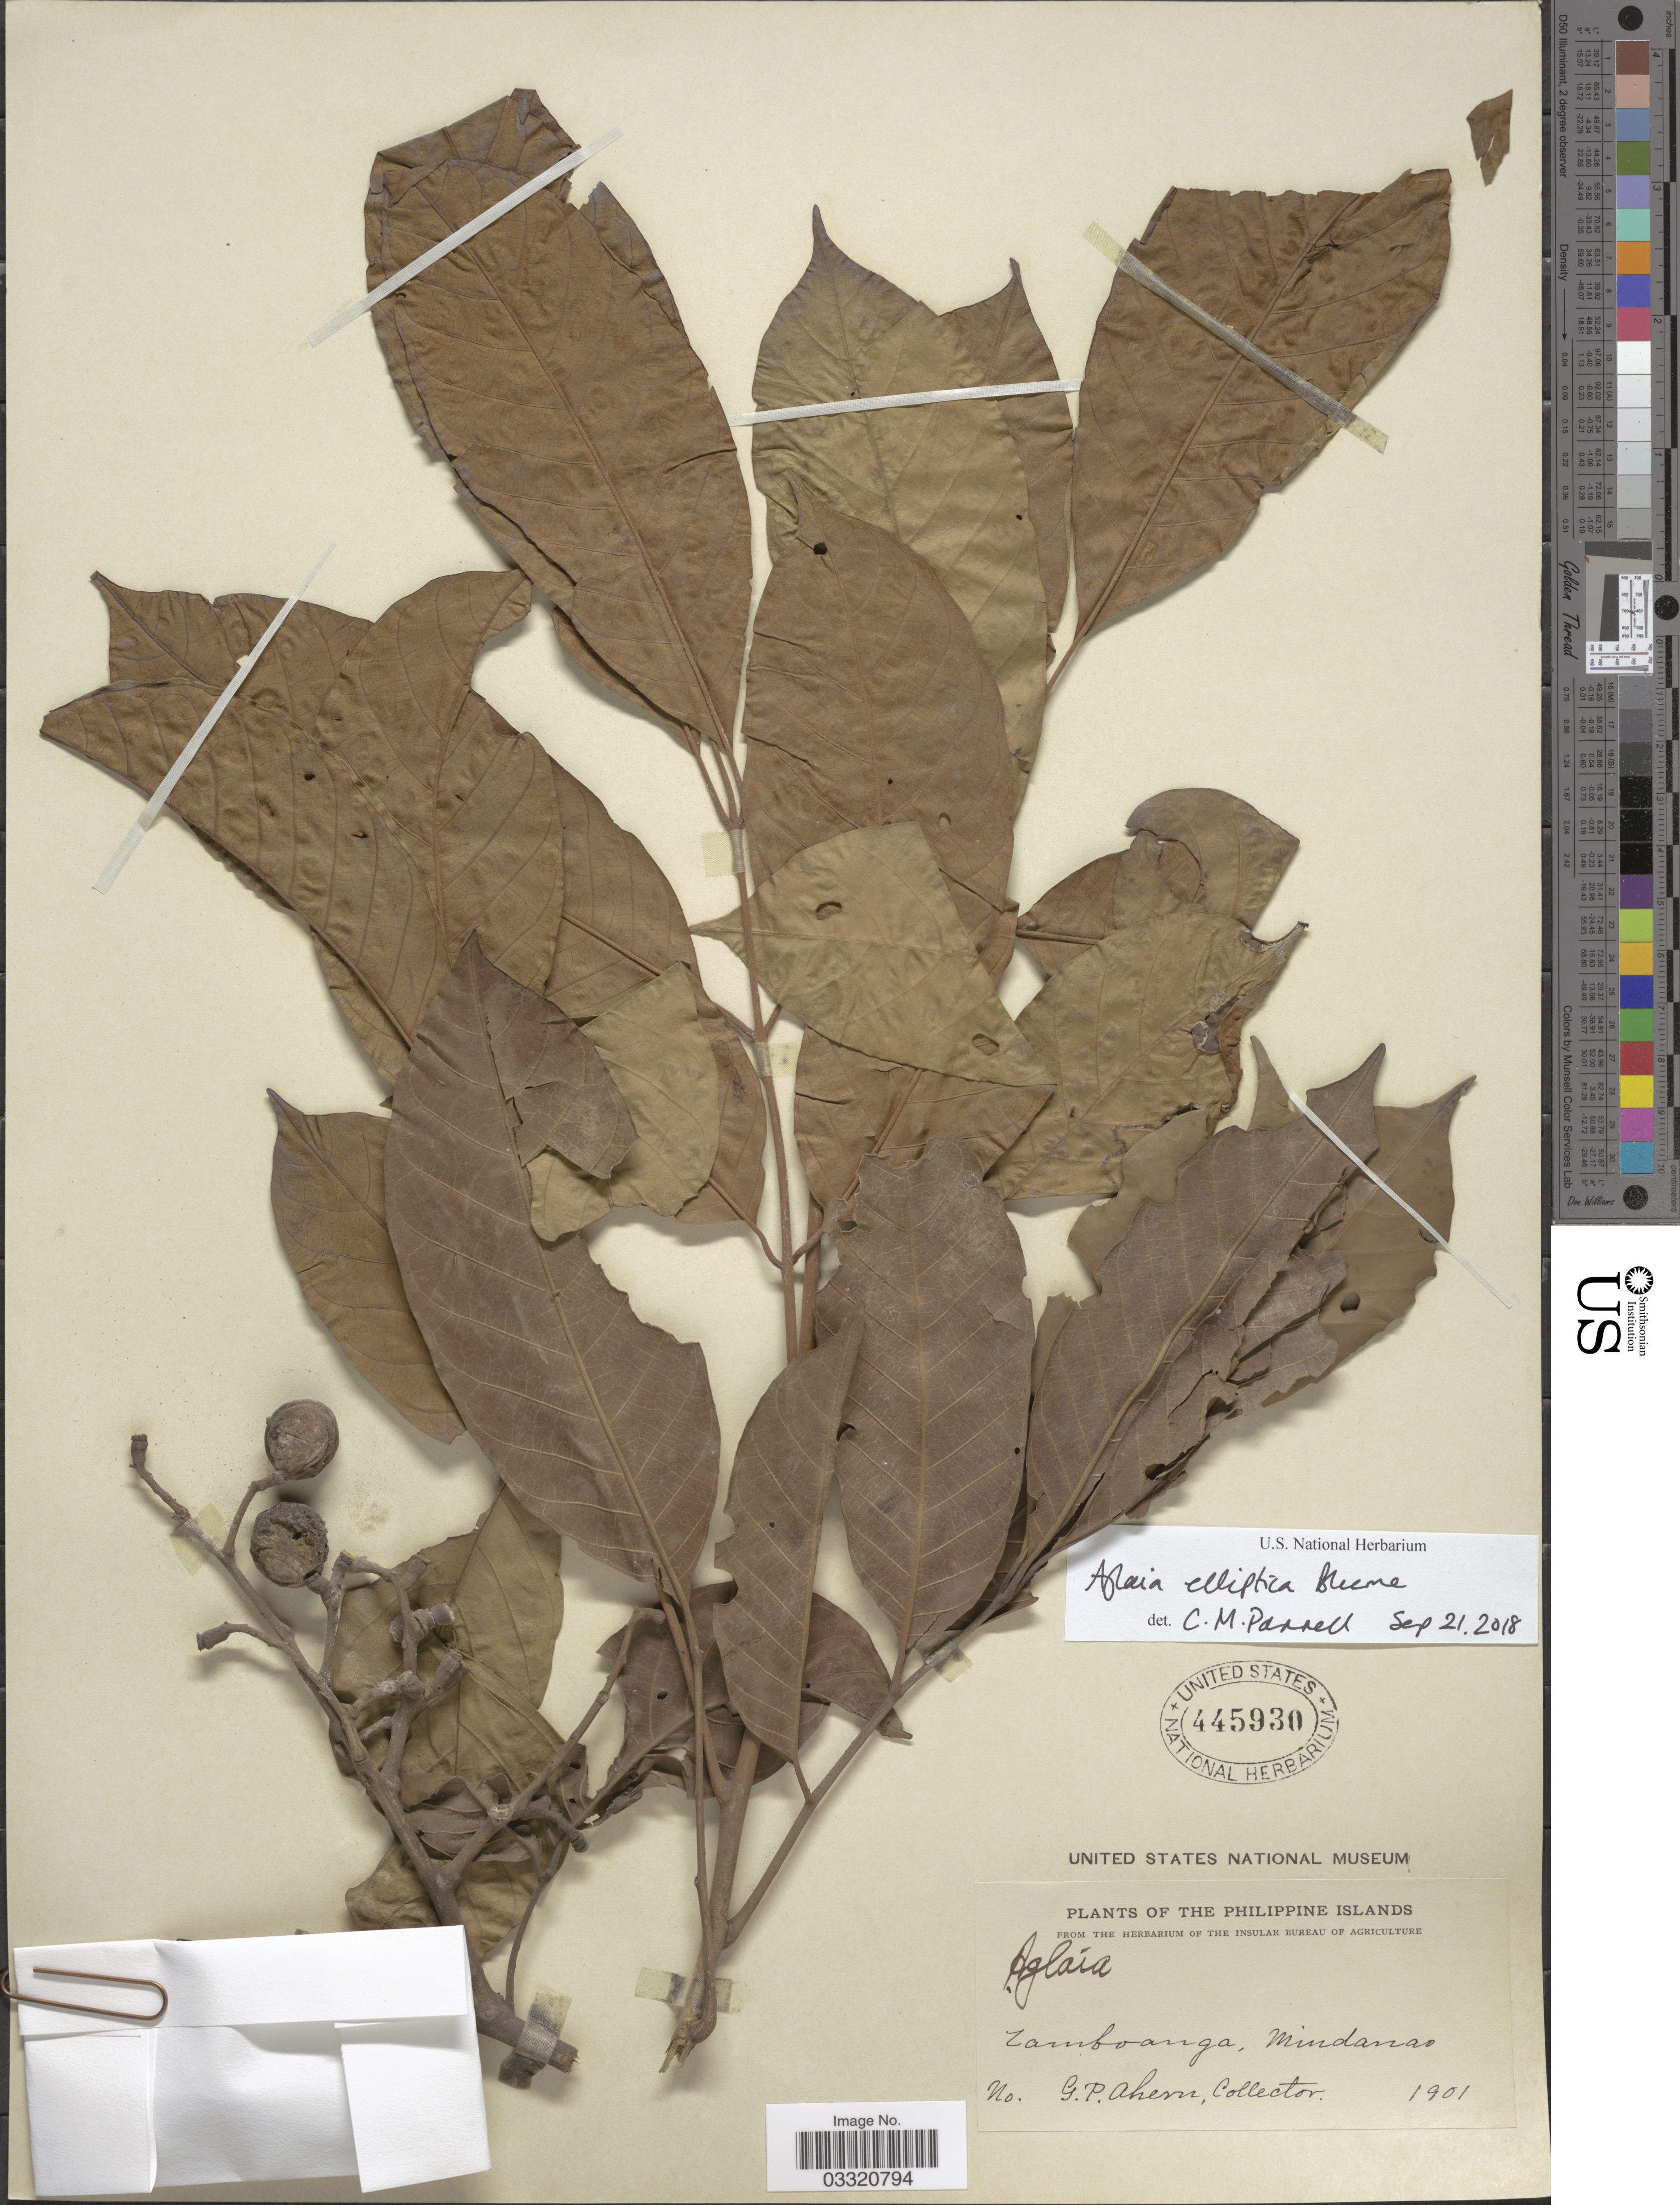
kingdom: Plantae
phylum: Tracheophyta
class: Magnoliopsida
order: Sapindales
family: Meliaceae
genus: Aglaia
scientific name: Aglaia elliptica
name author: Blume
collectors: G. Ahern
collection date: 1901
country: Philippines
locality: Zamboanga, Mindanao.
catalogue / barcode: US 445930